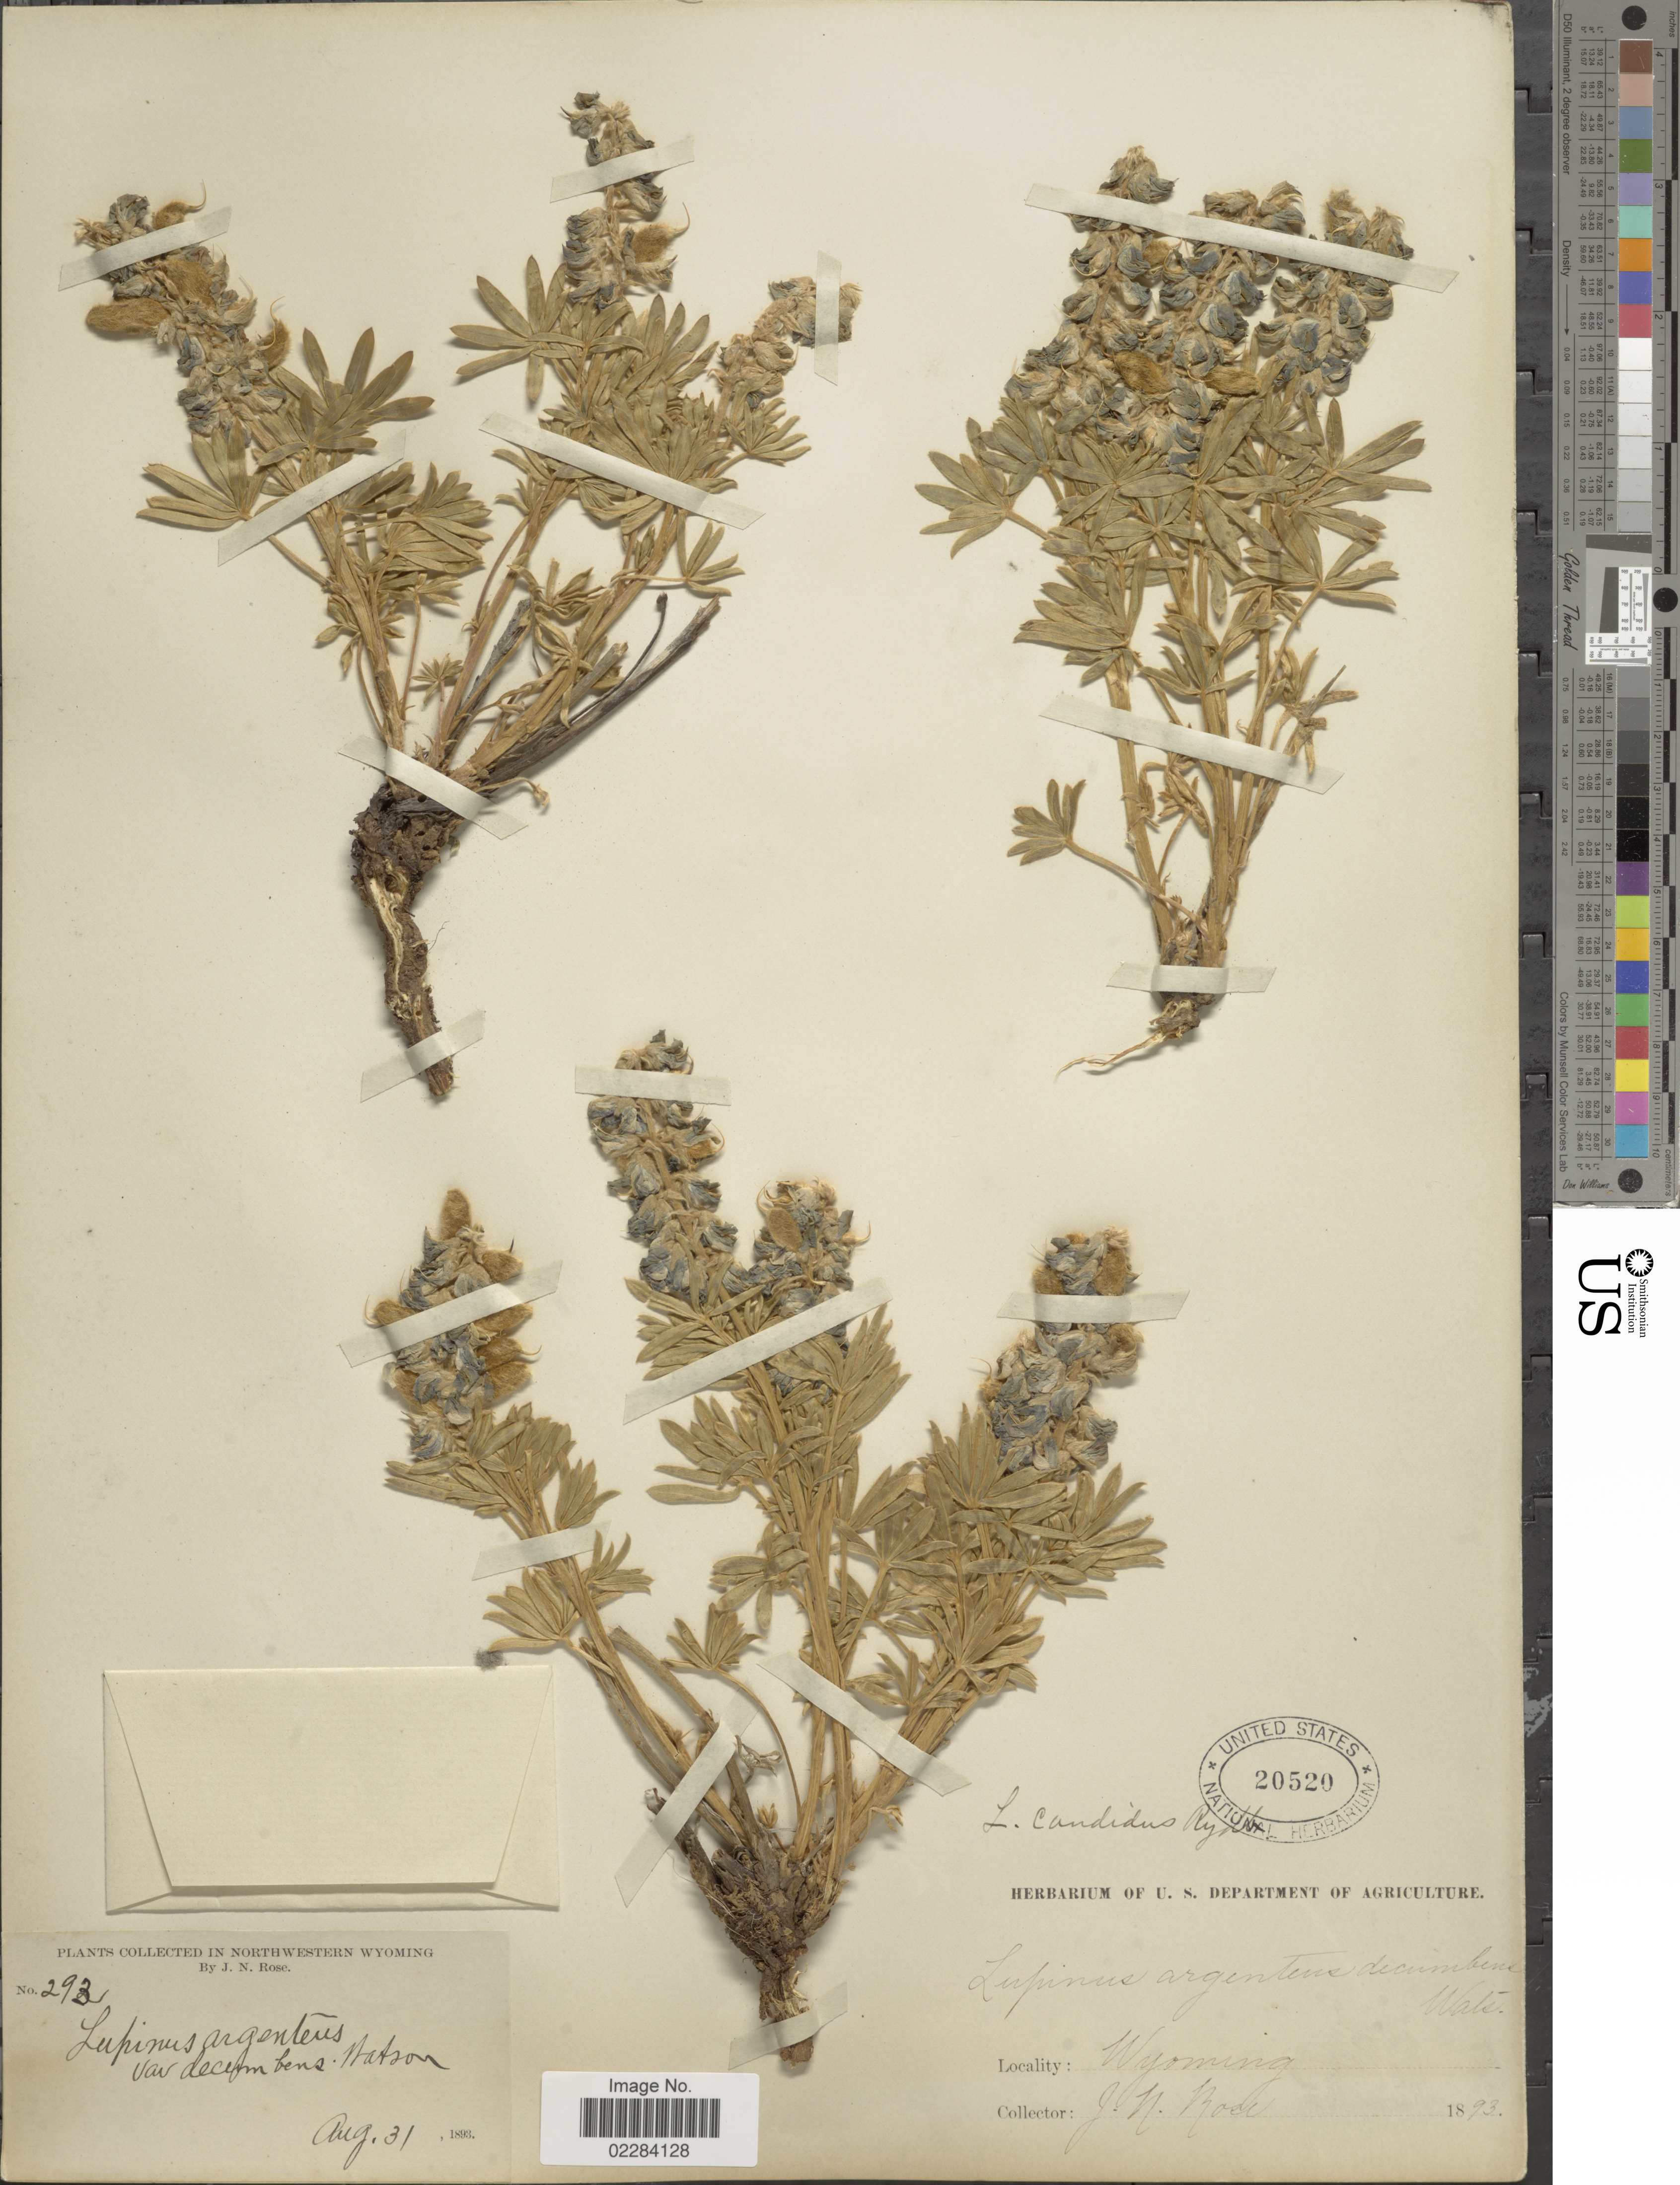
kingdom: Plantae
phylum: Tracheophyta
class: Magnoliopsida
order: Fabales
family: Fabaceae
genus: Lupinus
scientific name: Lupinus argenteus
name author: Pursh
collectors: J. N. Rose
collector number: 293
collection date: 1893-08-31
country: United States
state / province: Wyoming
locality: Northwestern Wyomig.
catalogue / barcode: US 20520